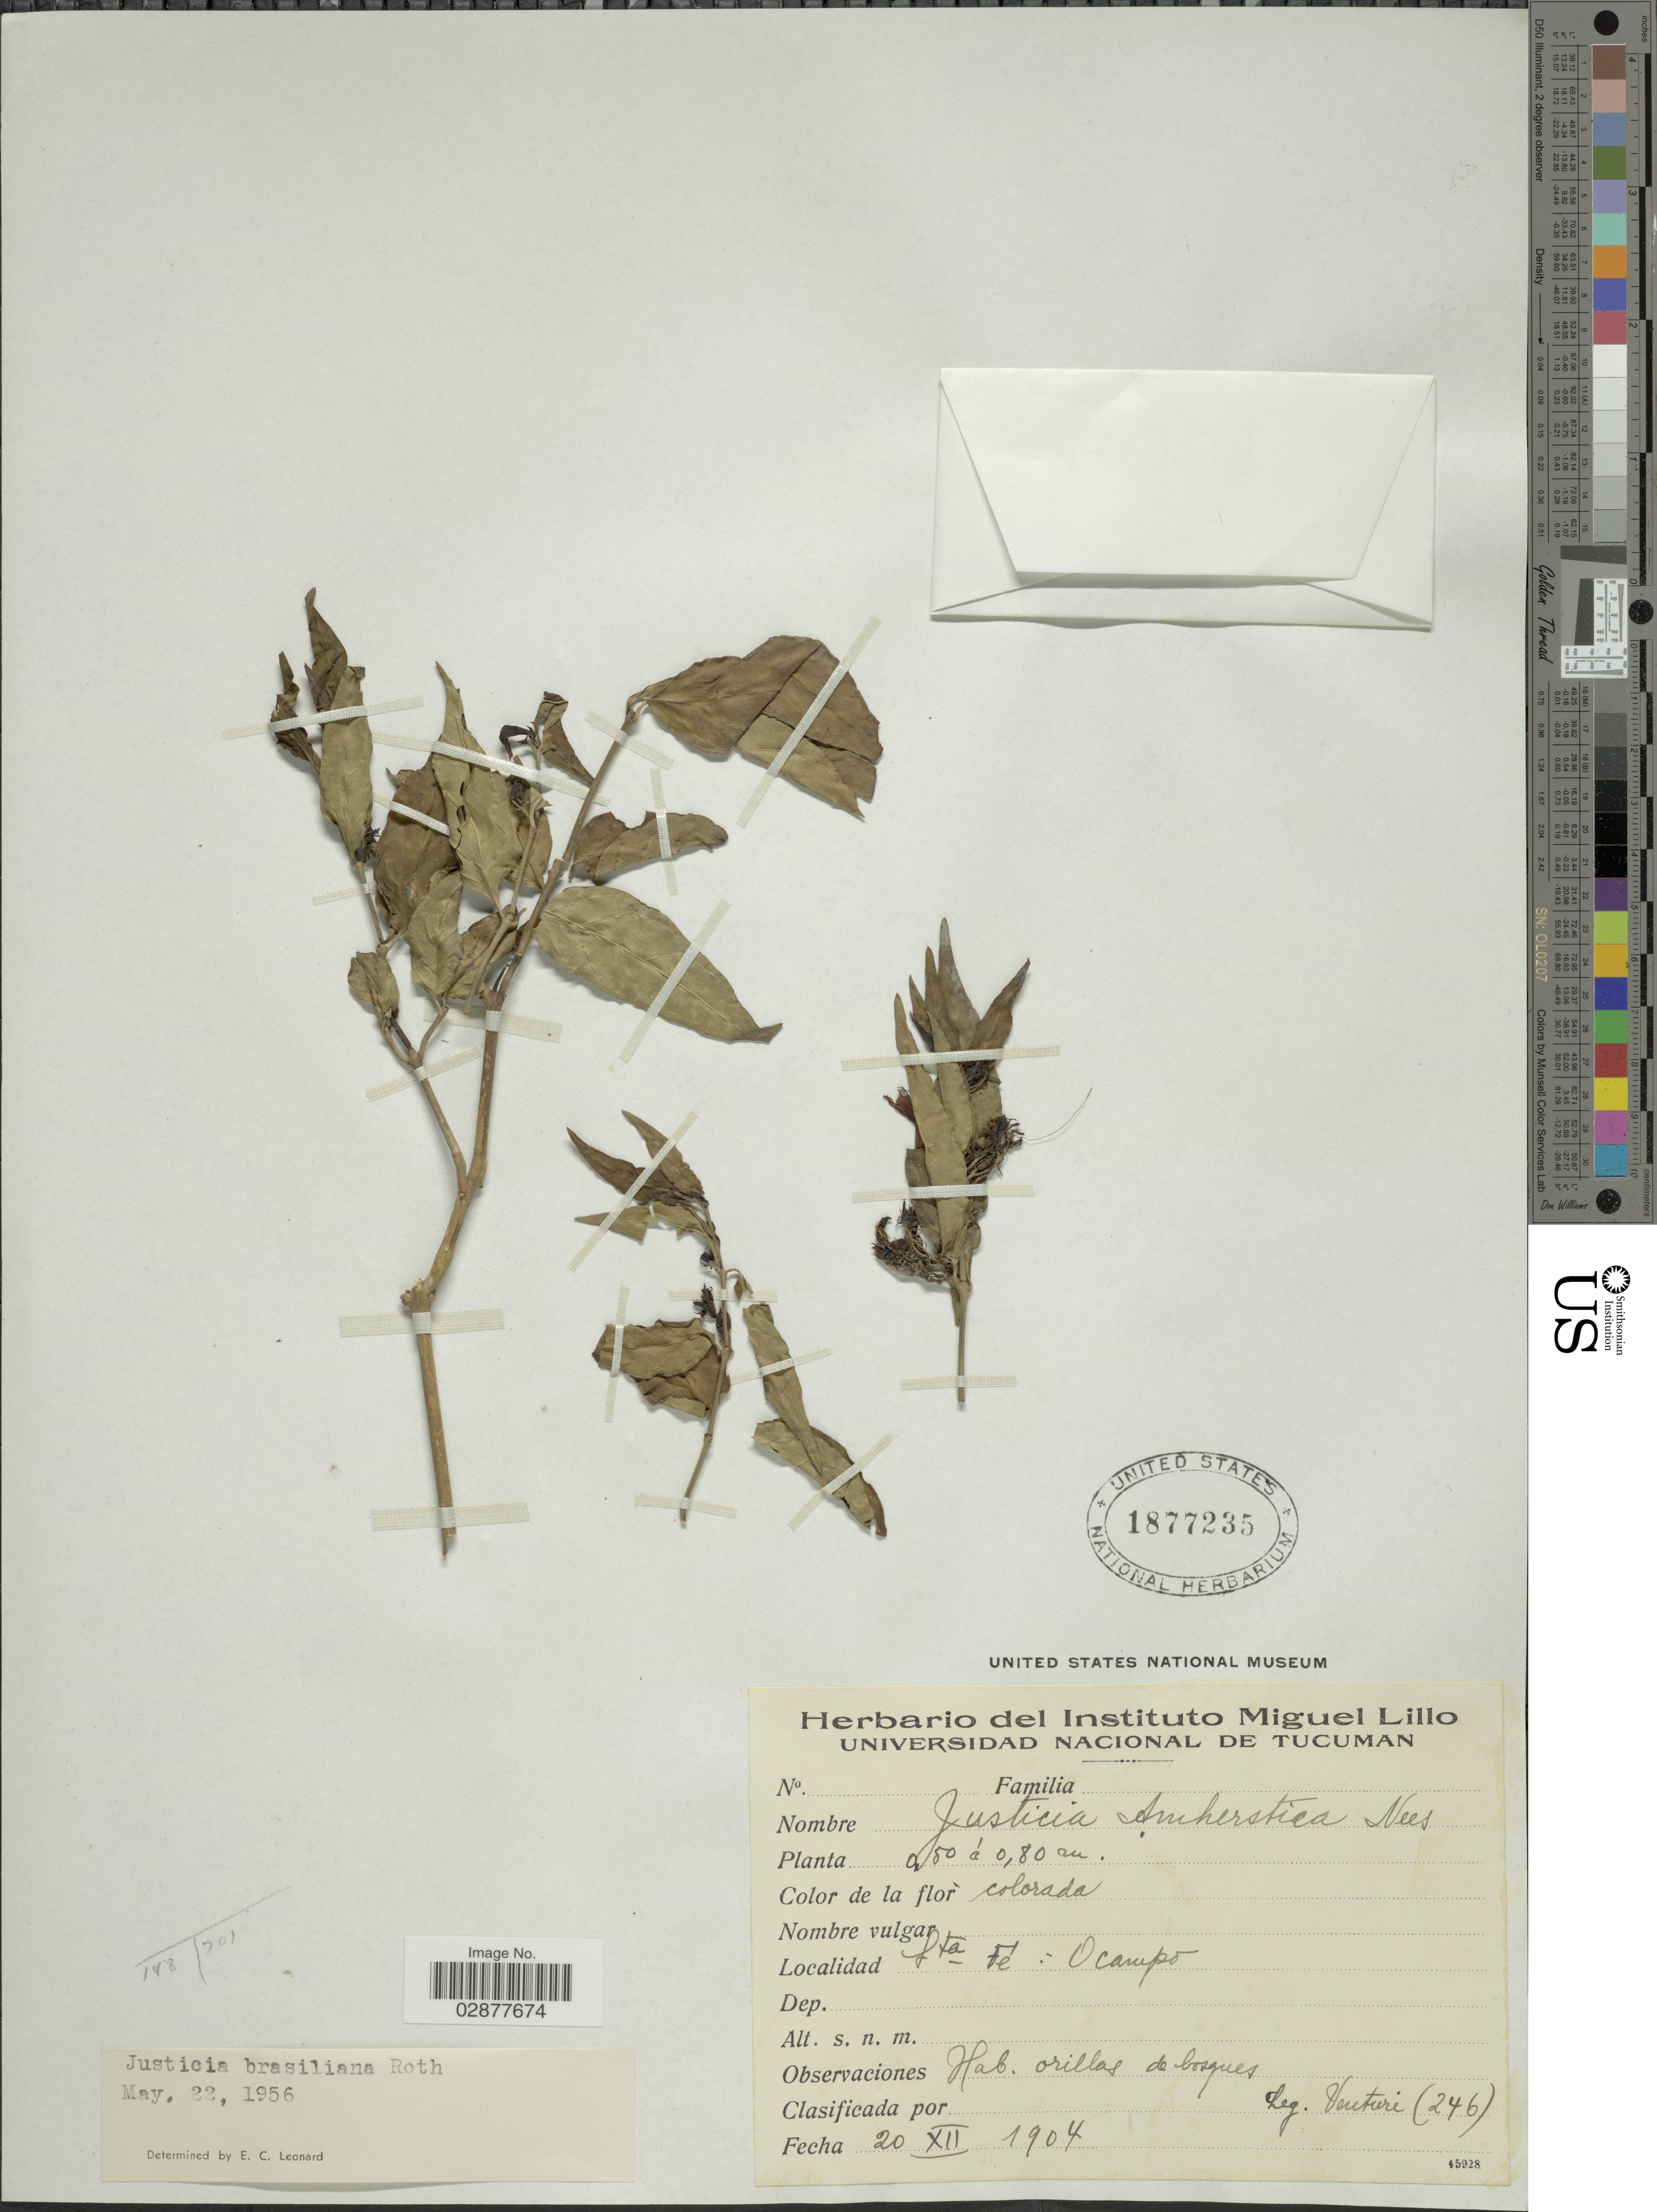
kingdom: Plantae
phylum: Tracheophyta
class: Magnoliopsida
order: Lamiales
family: Acanthaceae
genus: Justicia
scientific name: Justicia brasiliana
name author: Roth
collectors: Venturi, --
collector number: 246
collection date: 1904-12-20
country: Argentina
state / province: Tucuman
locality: Sta Fe: Ocampo.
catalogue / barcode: US 1877235